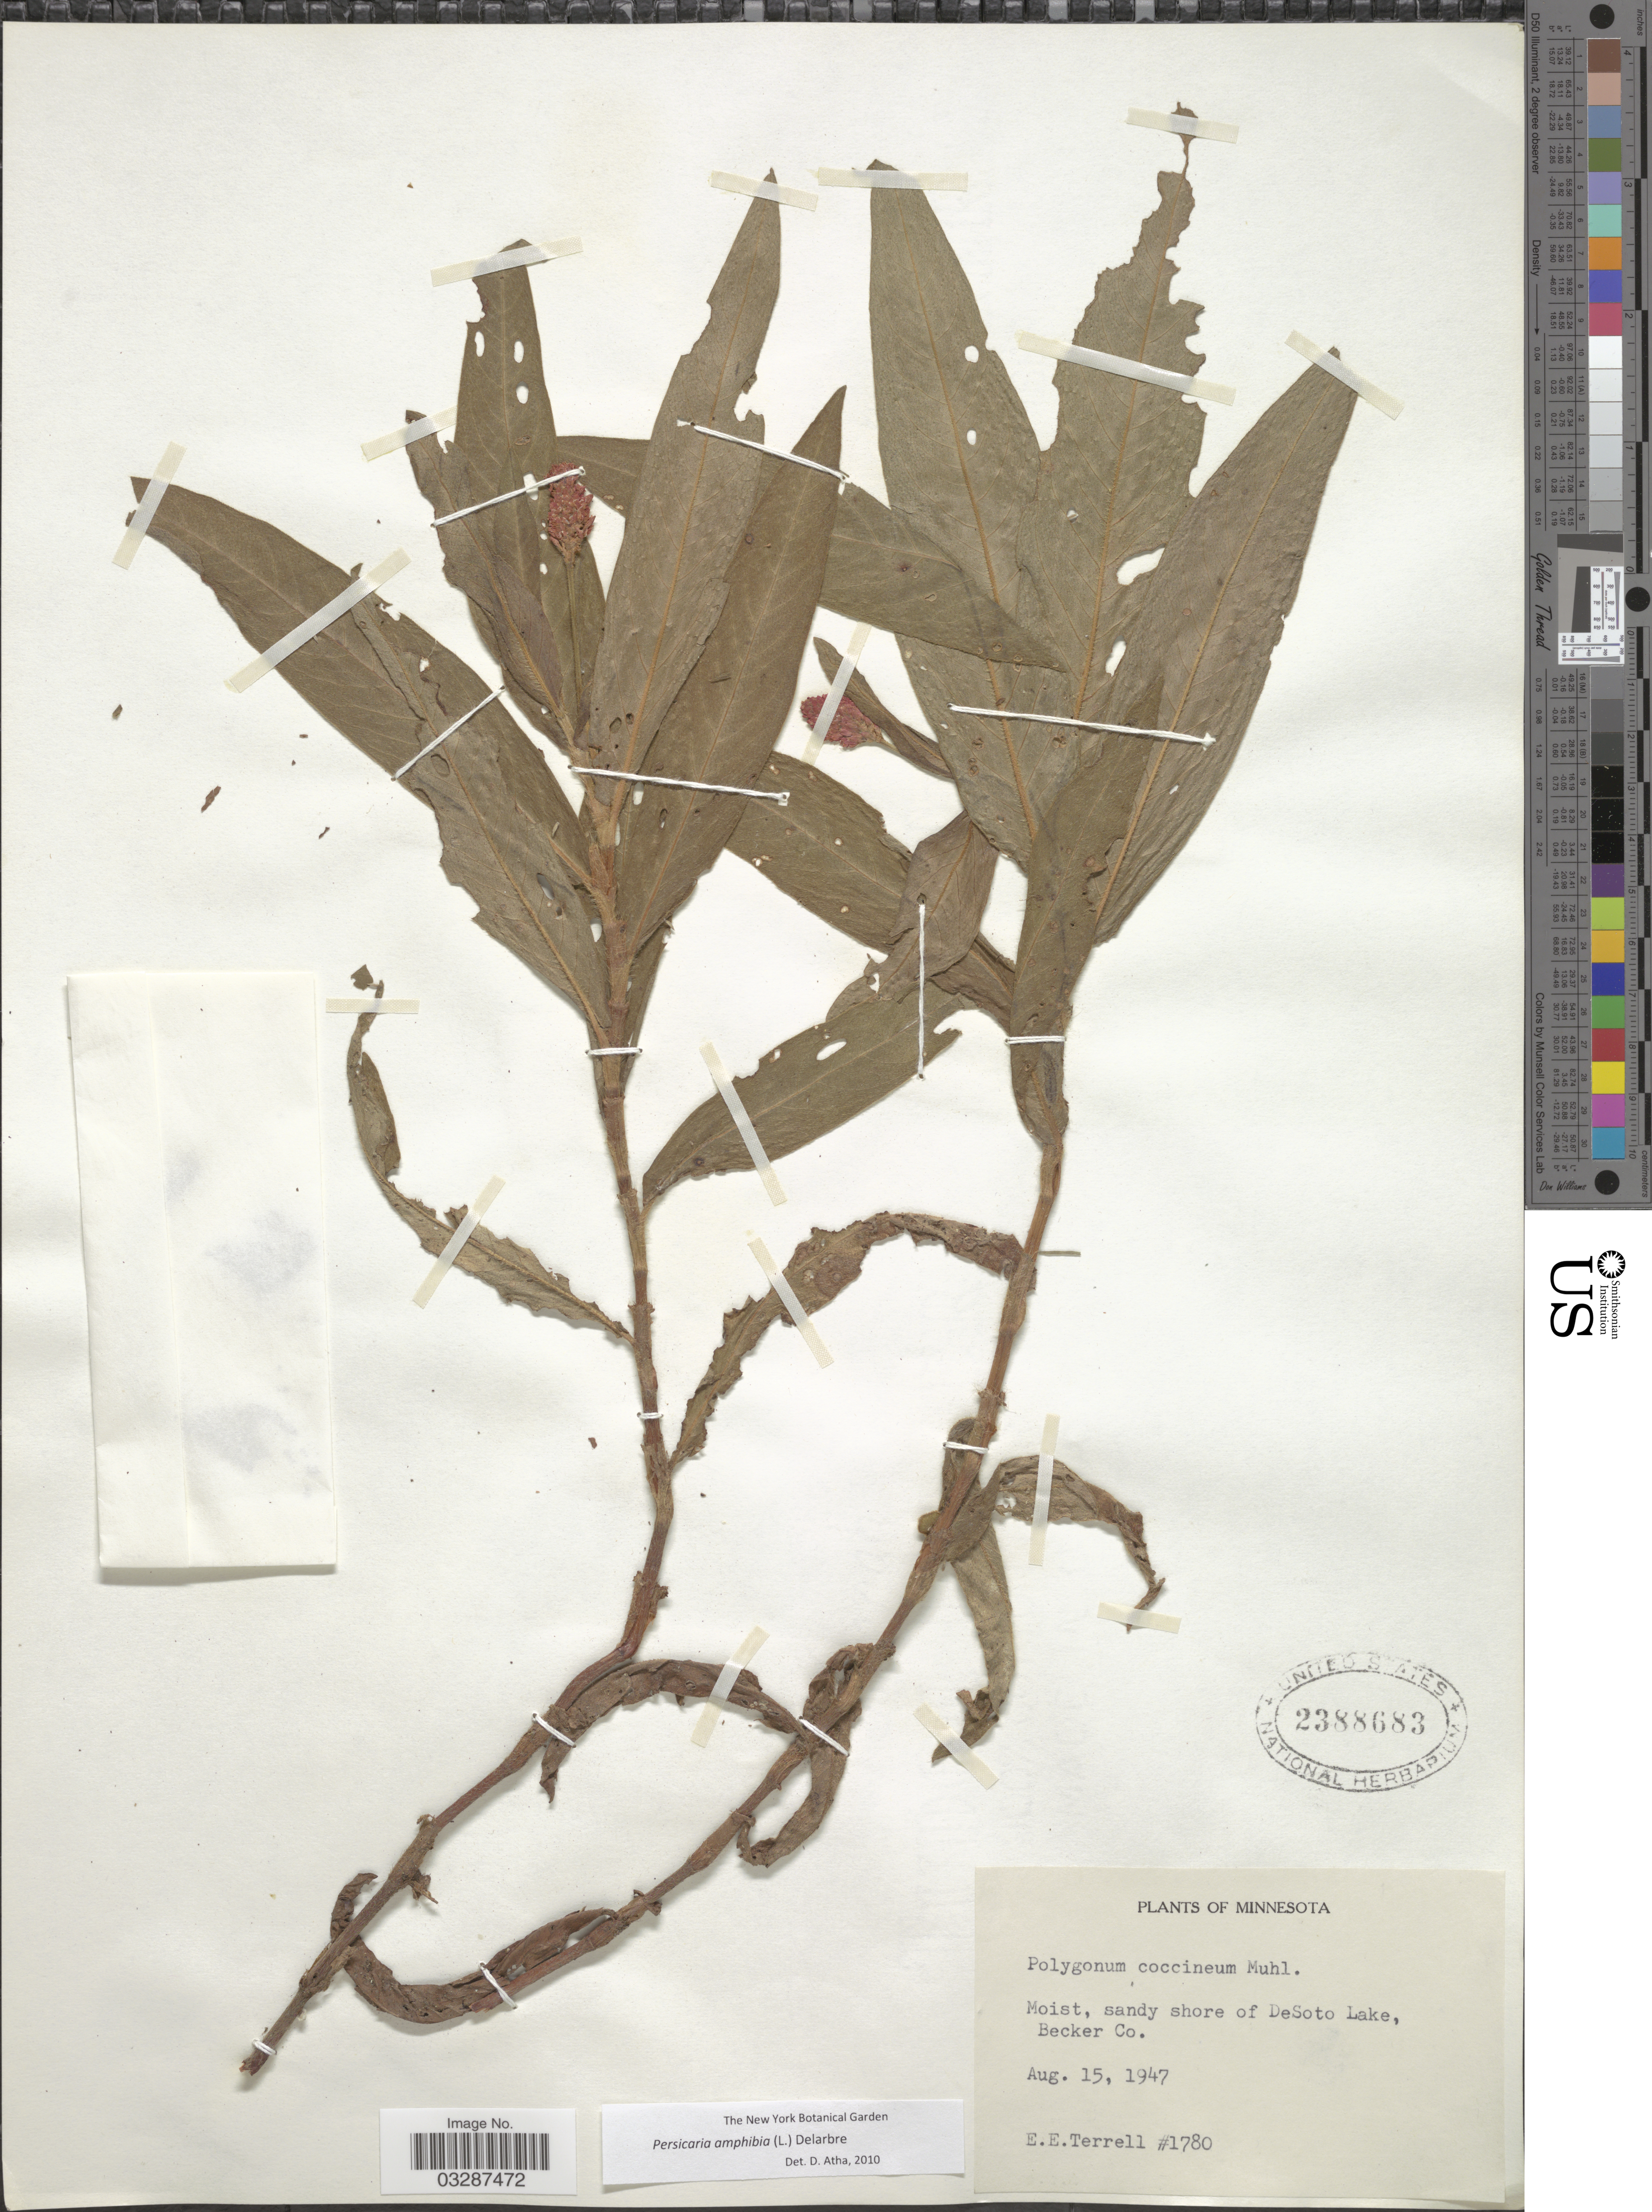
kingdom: Plantae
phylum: Tracheophyta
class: Magnoliopsida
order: Caryophyllales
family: Polygonaceae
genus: Persicaria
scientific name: Persicaria amphibia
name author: (L.) Delarbre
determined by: Atha, D. E.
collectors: E. E. Terrell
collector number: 1780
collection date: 1947-08-15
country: United States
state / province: Minnesota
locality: Sandy shore of DeSoto Lake, Becker Co.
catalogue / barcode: US 2388683